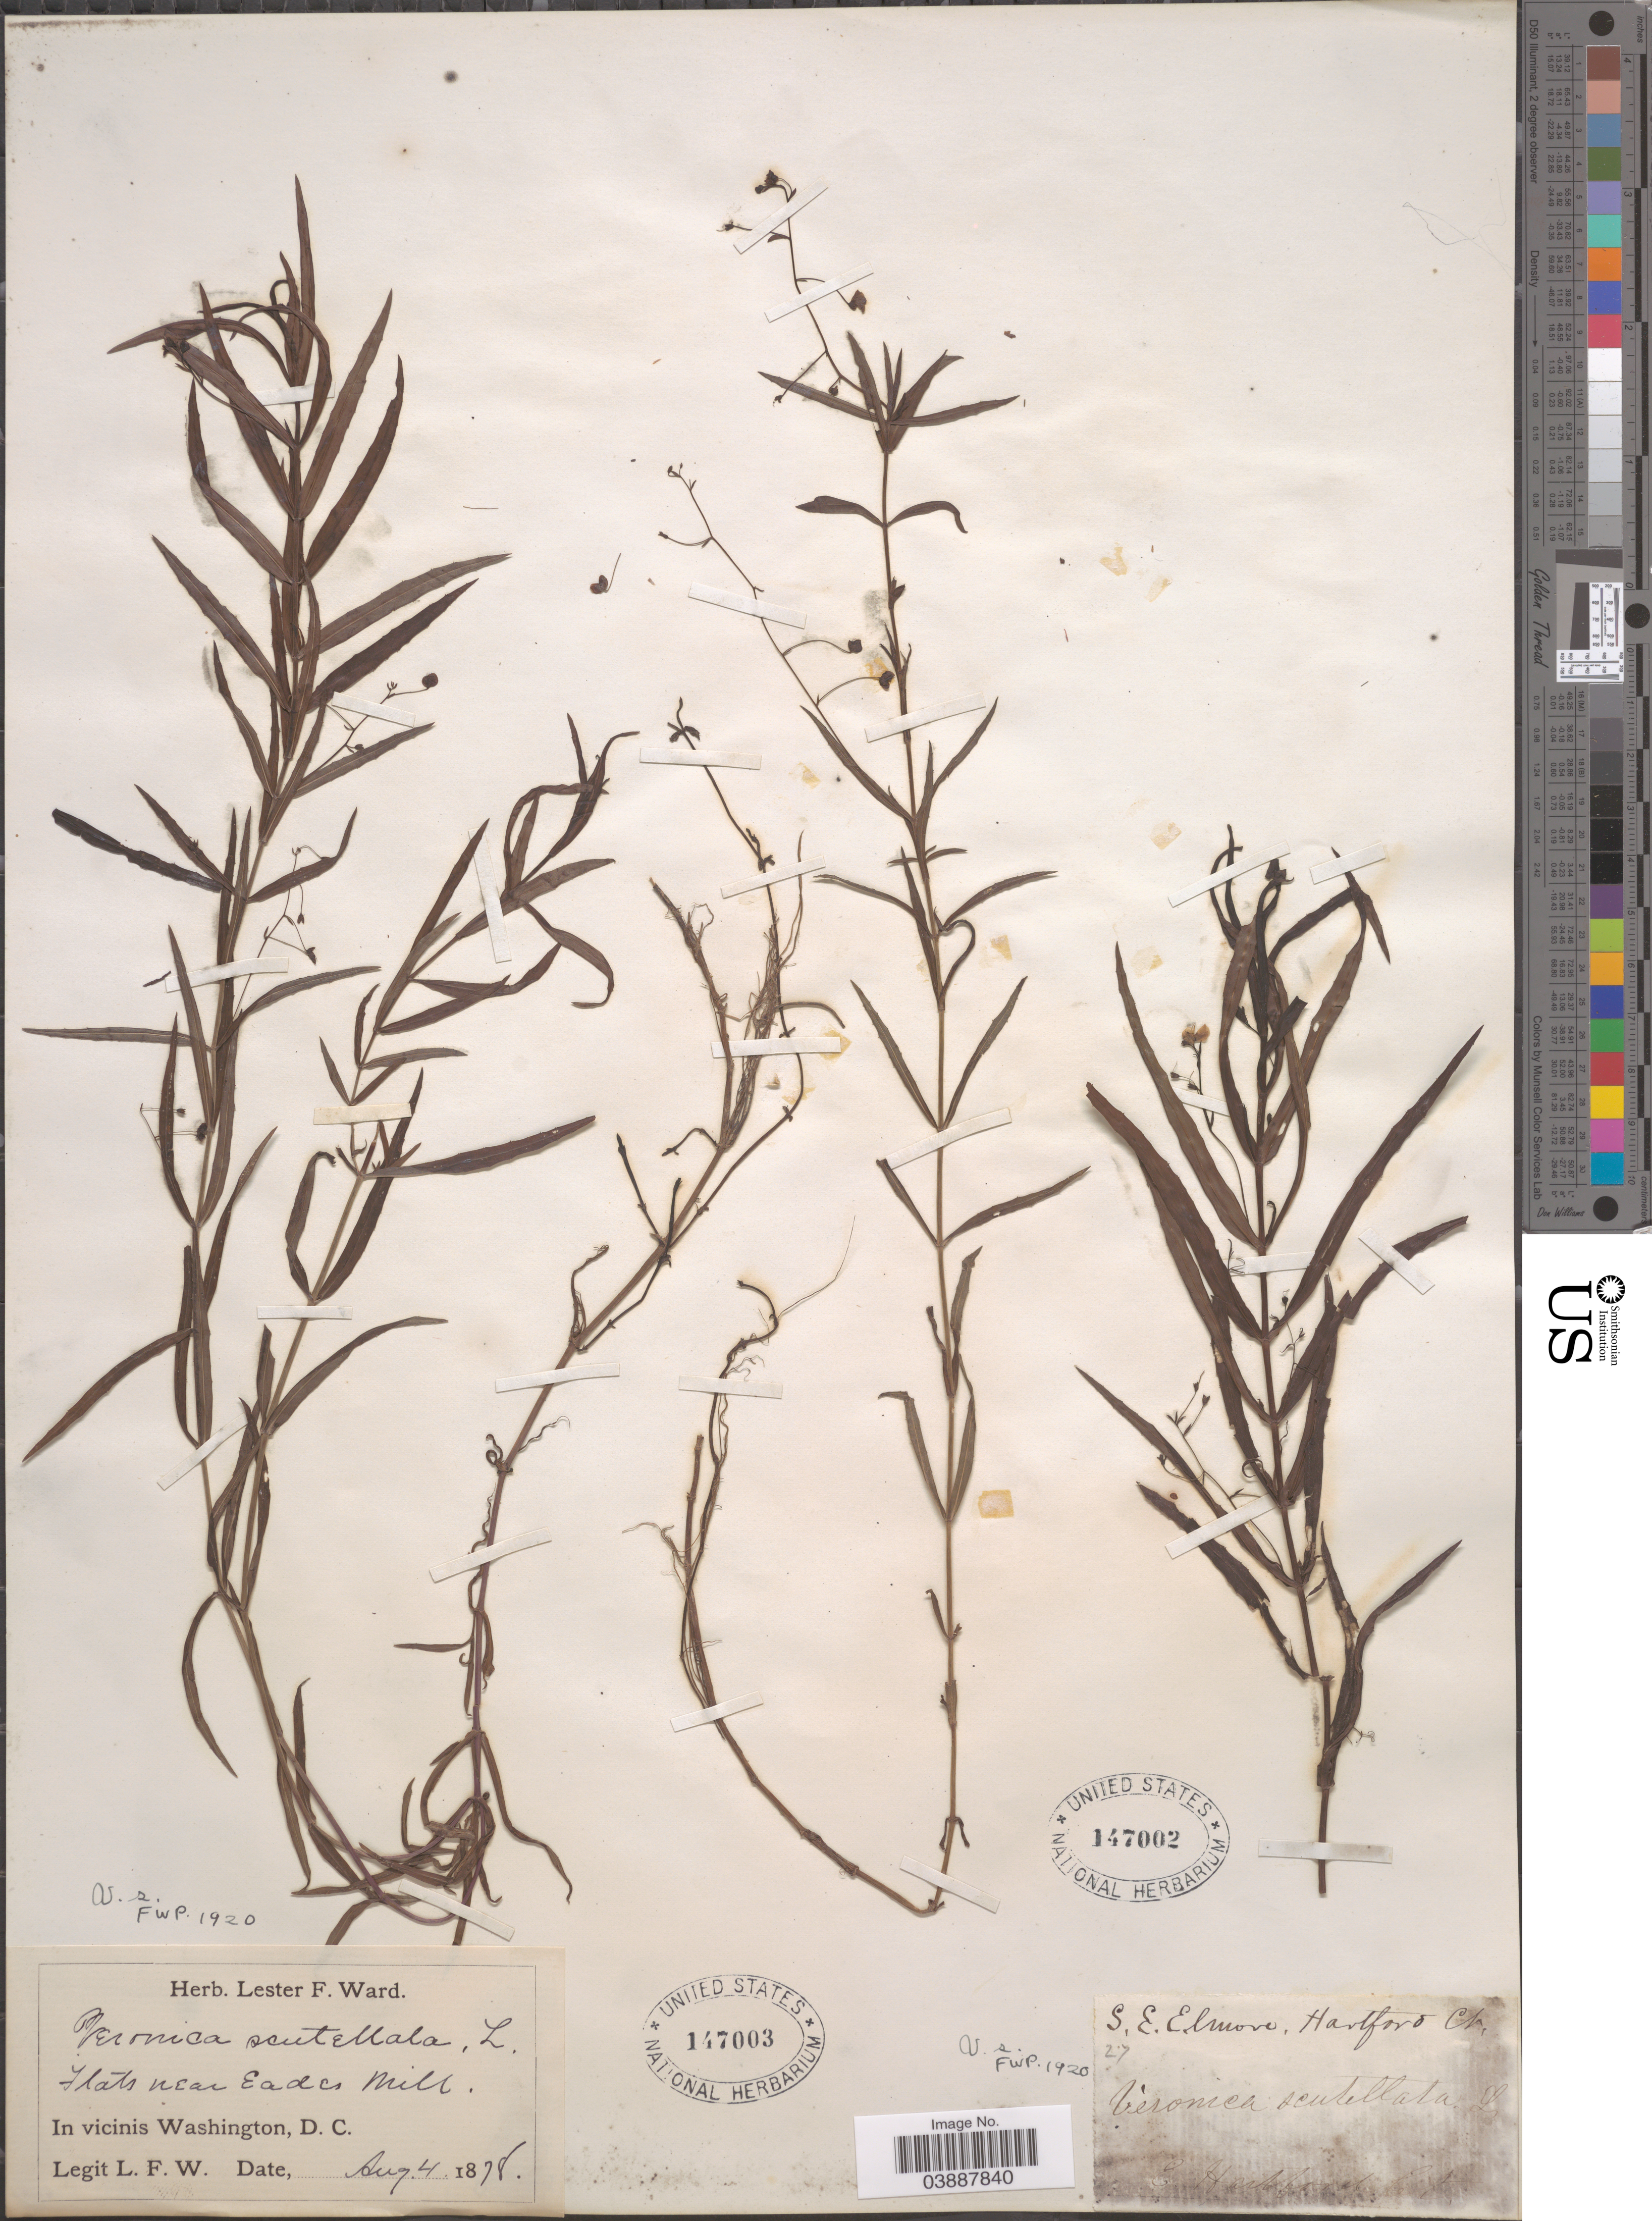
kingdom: Plantae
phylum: Tracheophyta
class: Magnoliopsida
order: Lamiales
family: Plantaginaceae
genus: Veronica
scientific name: Veronica scutellata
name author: L.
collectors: L. F. Ward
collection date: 1878-08-04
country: United States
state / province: District of Columbia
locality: Flats near Eades Mill. In vicinis Washington, D. C.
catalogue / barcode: US 147003